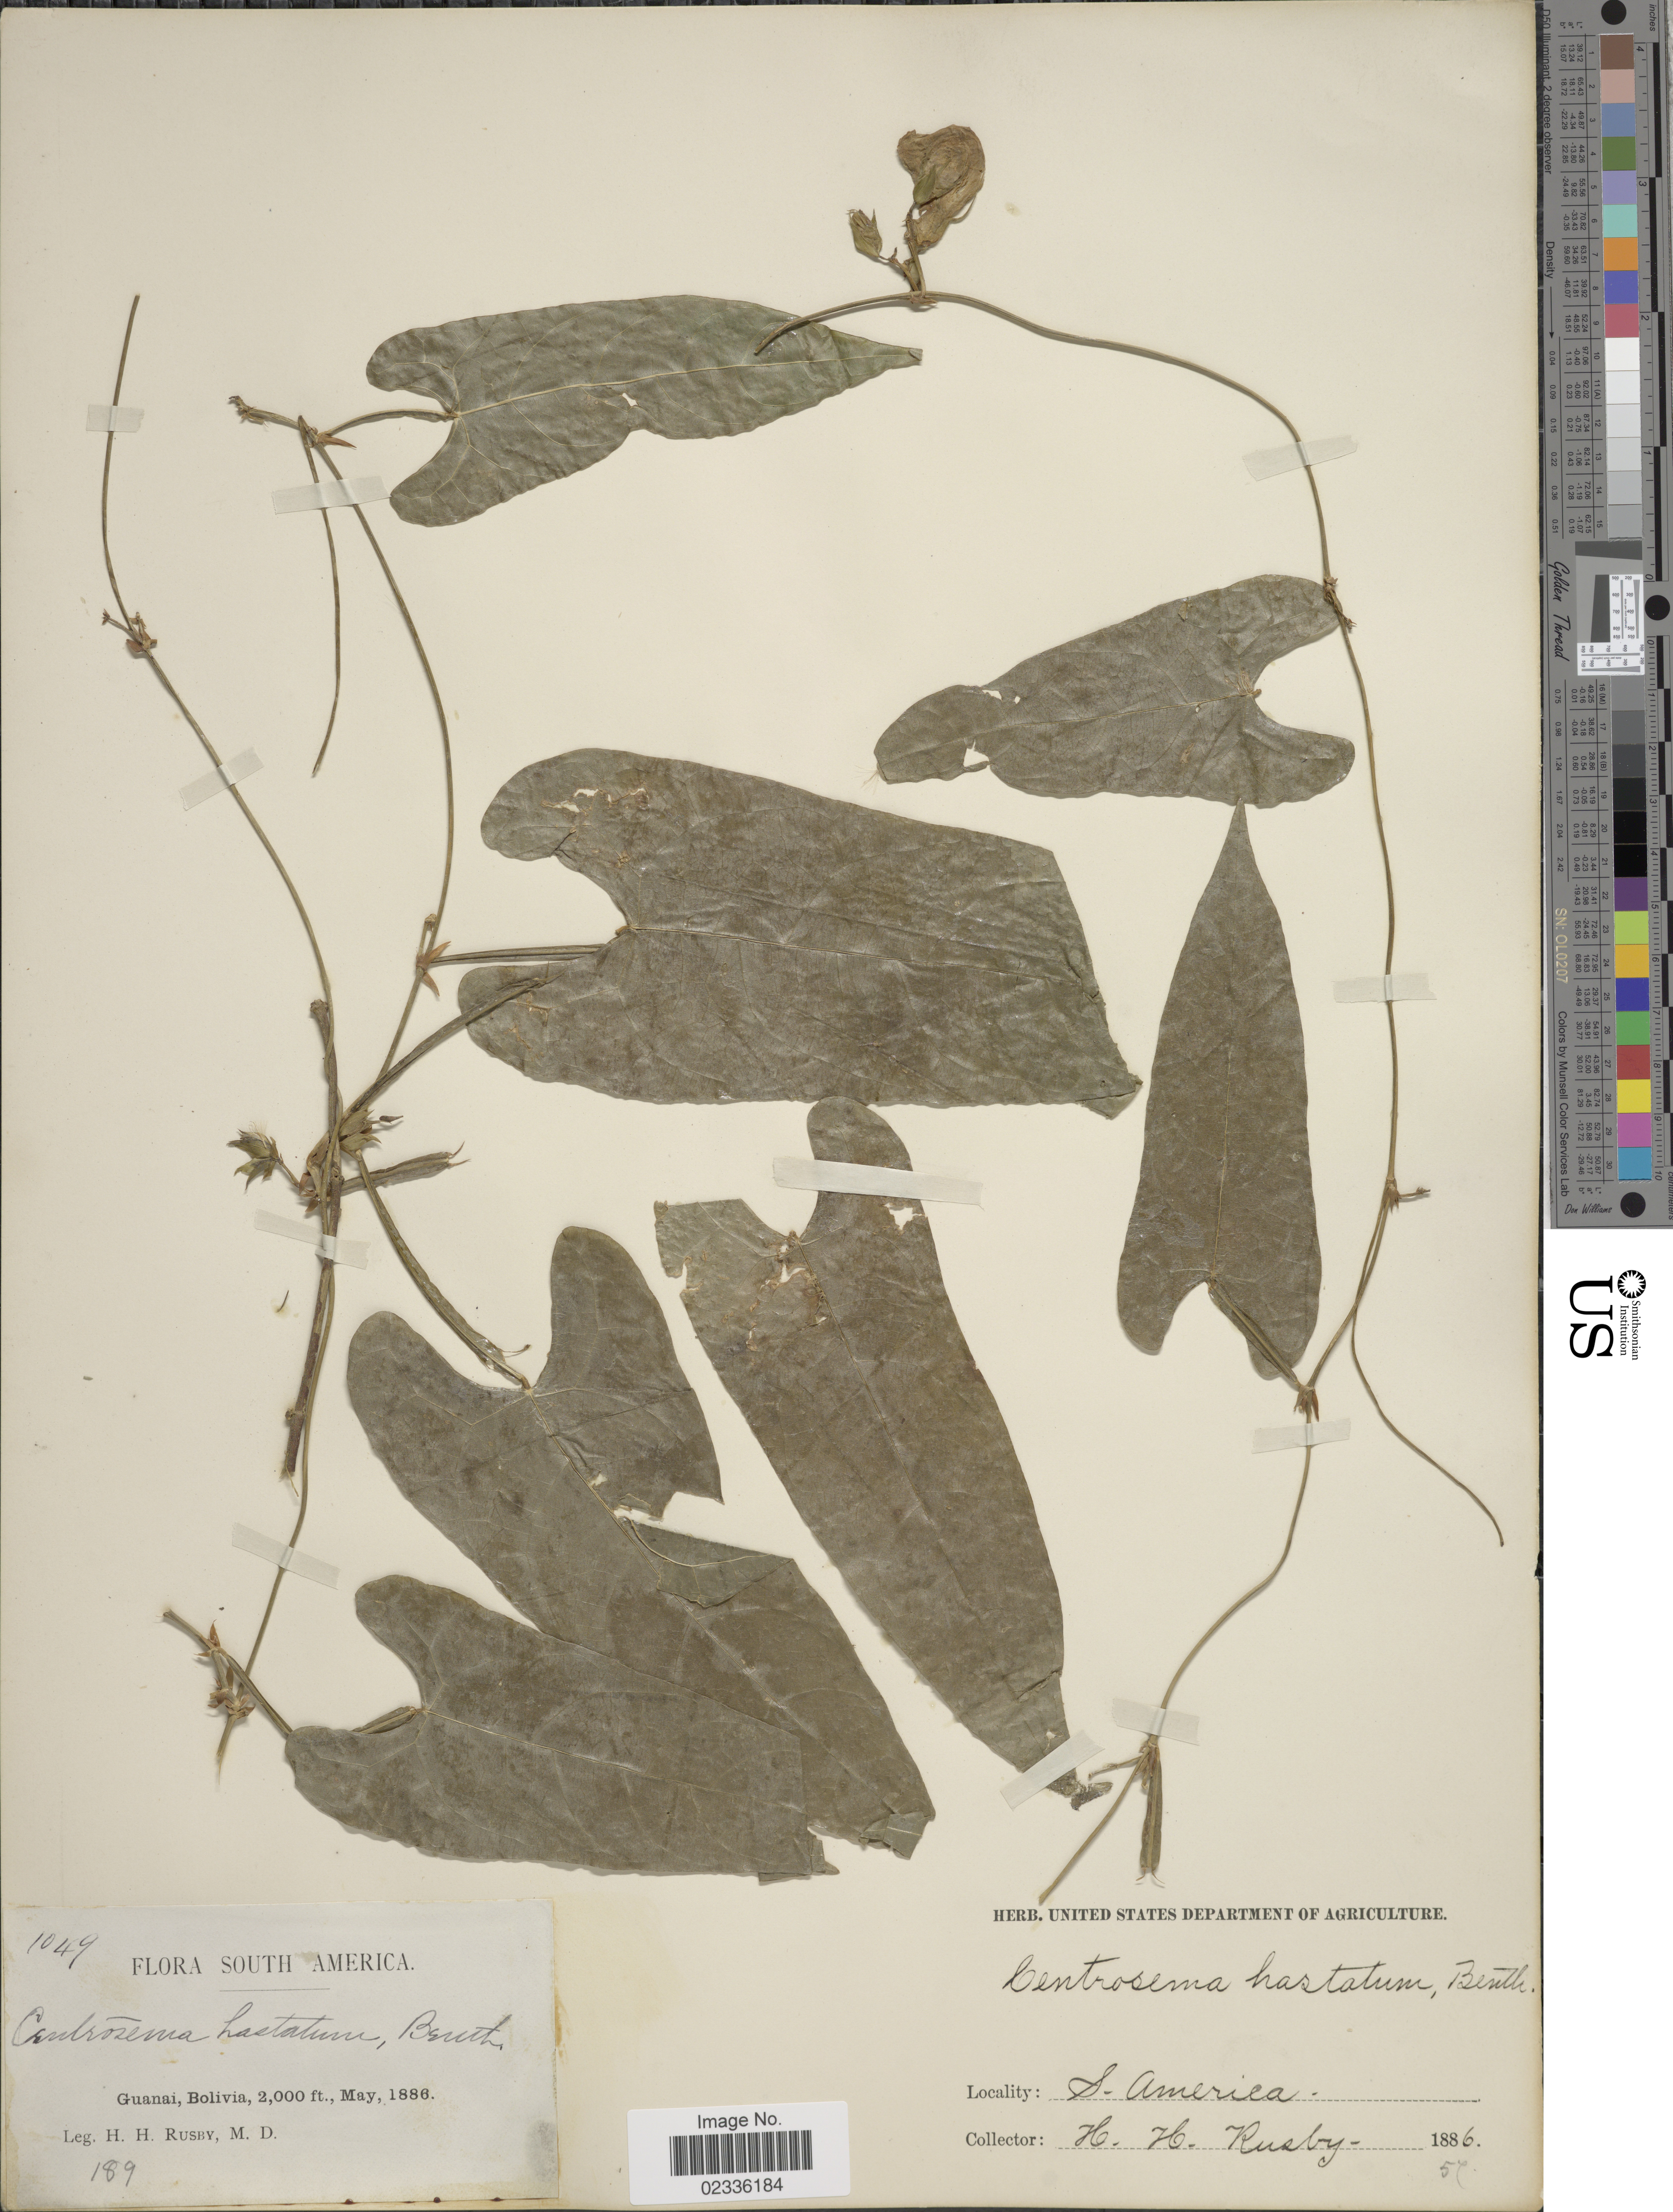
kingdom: Plantae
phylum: Tracheophyta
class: Magnoliopsida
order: Fabales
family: Fabaceae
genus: Centrosema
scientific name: Centrosema sagittata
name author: (Kunth) Rose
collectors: H. H. Rusby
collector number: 1049/189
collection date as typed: May, 1886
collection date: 1886-05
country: Bolivia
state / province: La Páz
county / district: Larecaja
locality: Guanay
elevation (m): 610